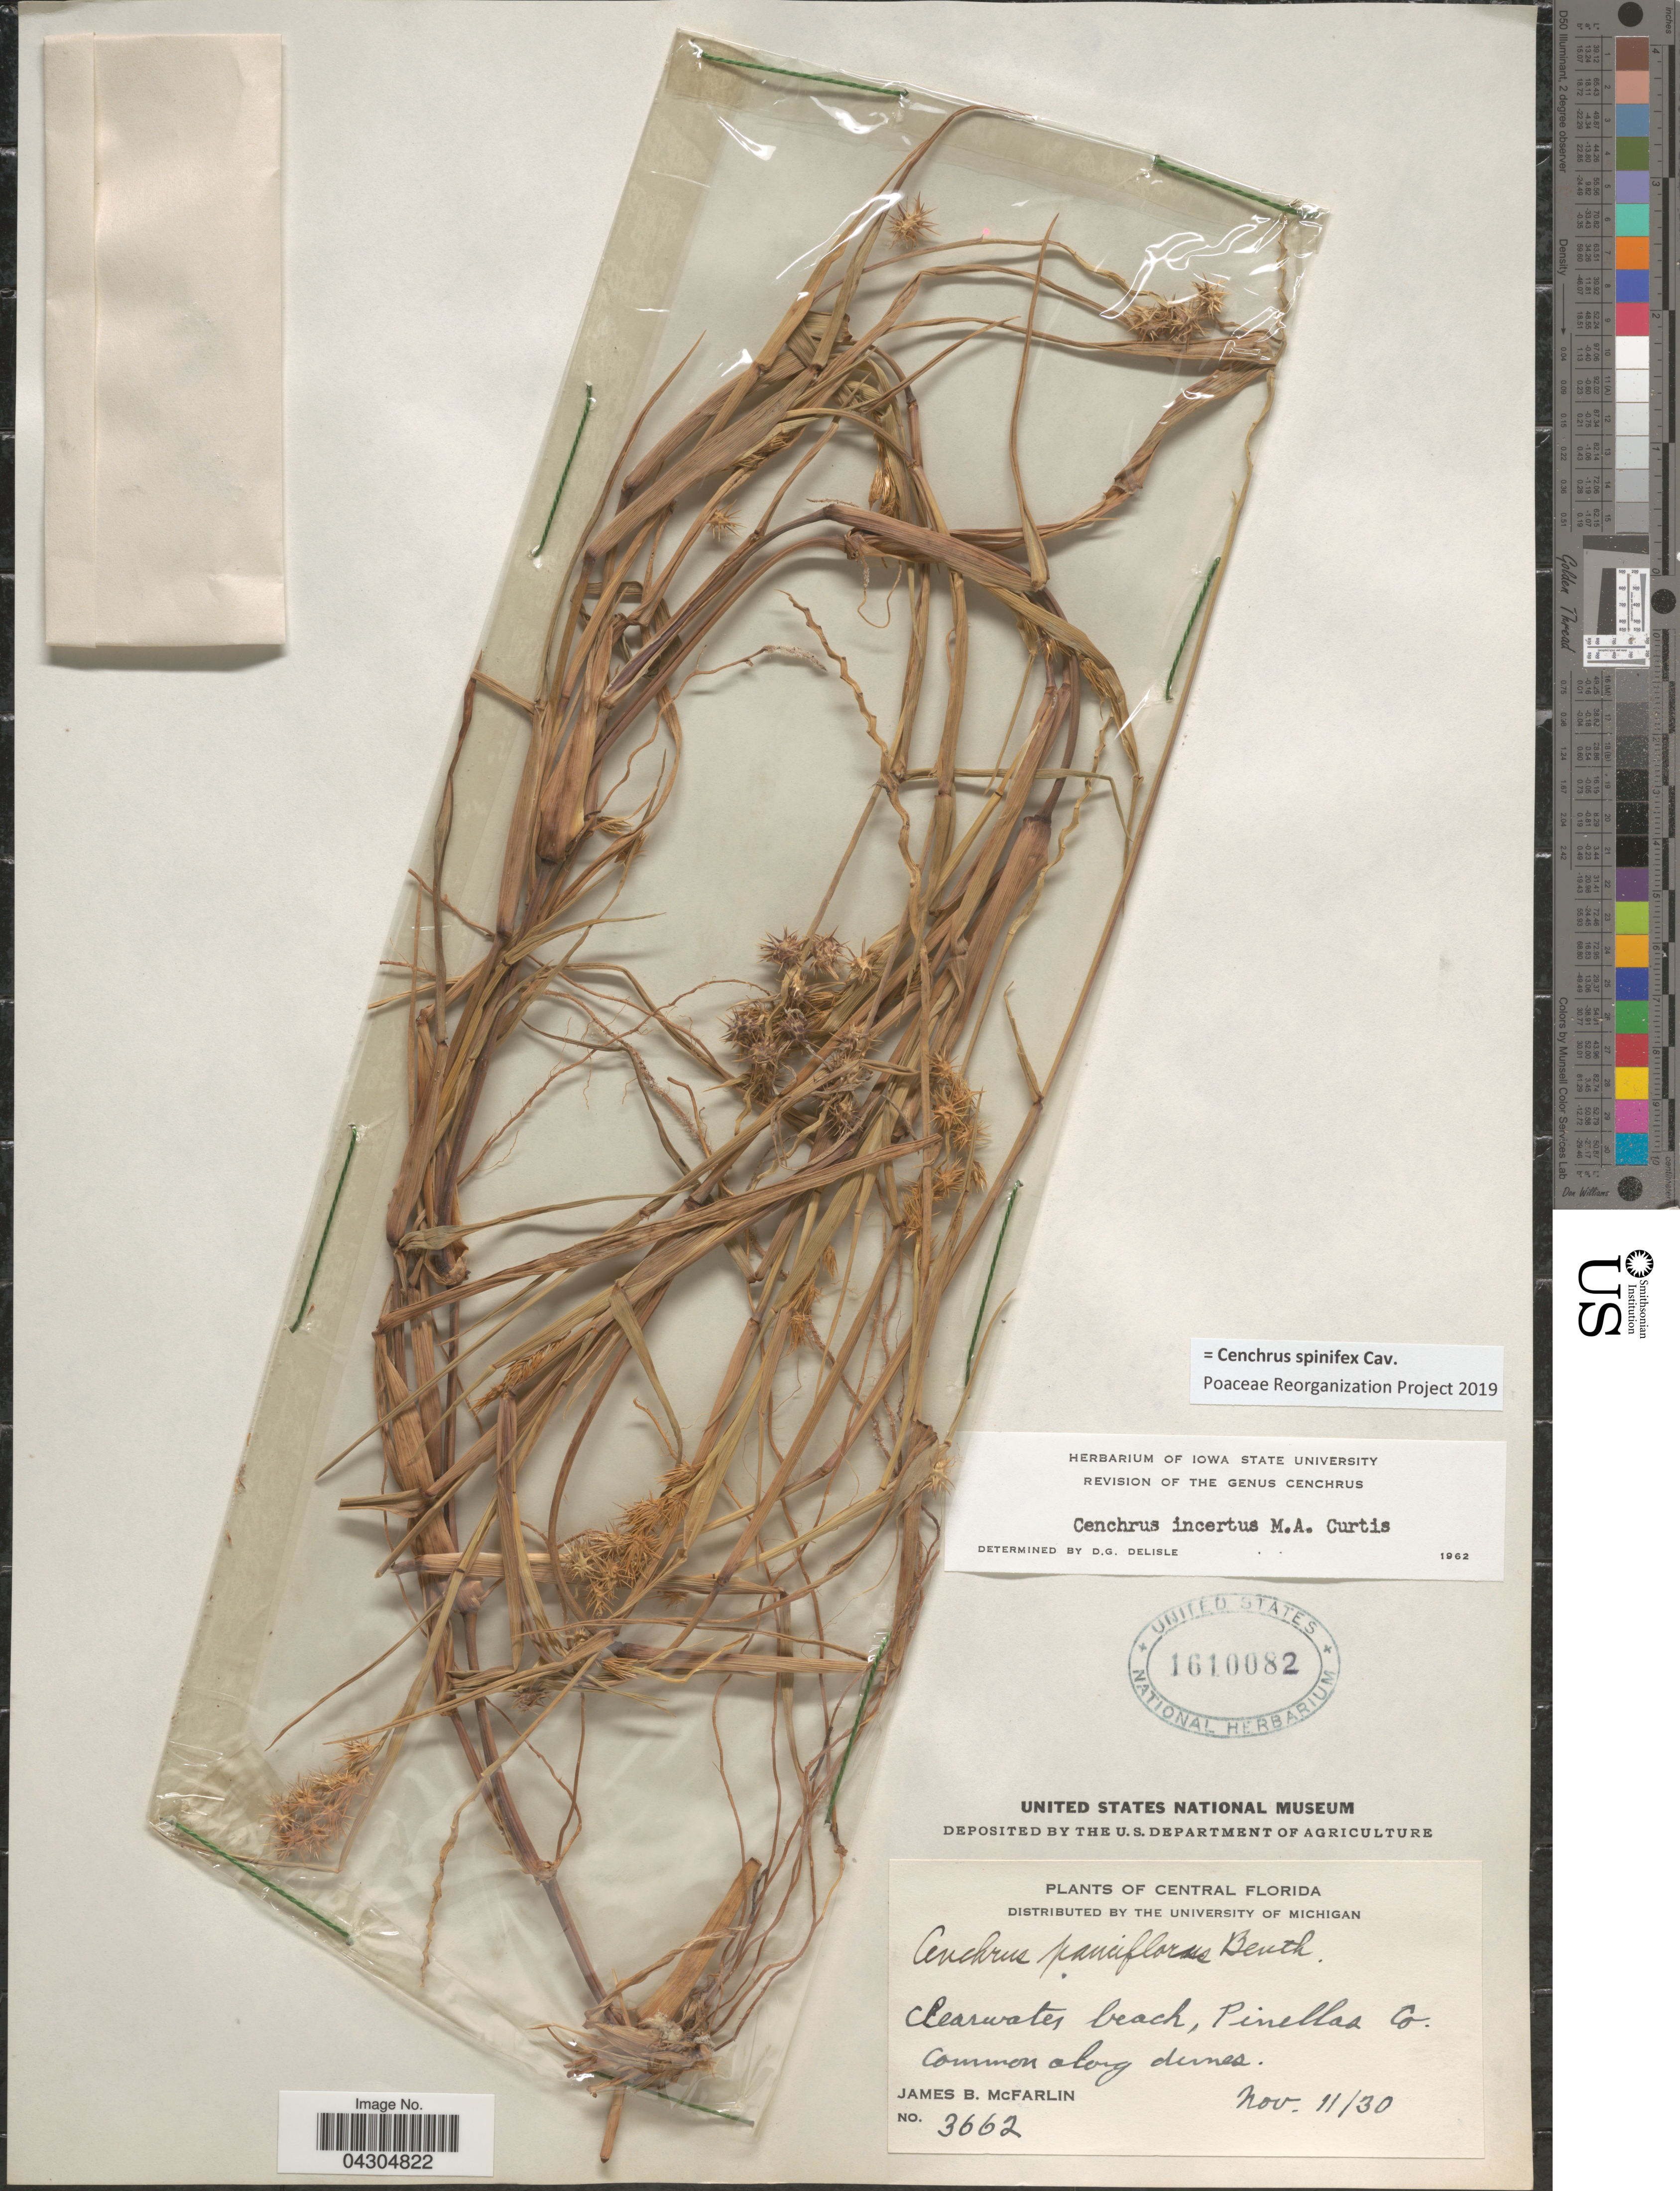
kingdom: Plantae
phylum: Tracheophyta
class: Liliopsida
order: Poales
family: Poaceae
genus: Cenchrus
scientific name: Cenchrus spinifex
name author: Cav.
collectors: J. McFarlin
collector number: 3662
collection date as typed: Transcribed d/m/y: 11/11/30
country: United States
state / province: Florida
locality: Central Florida. Clearwater beach, Pinellas Co.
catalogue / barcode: US 1610082